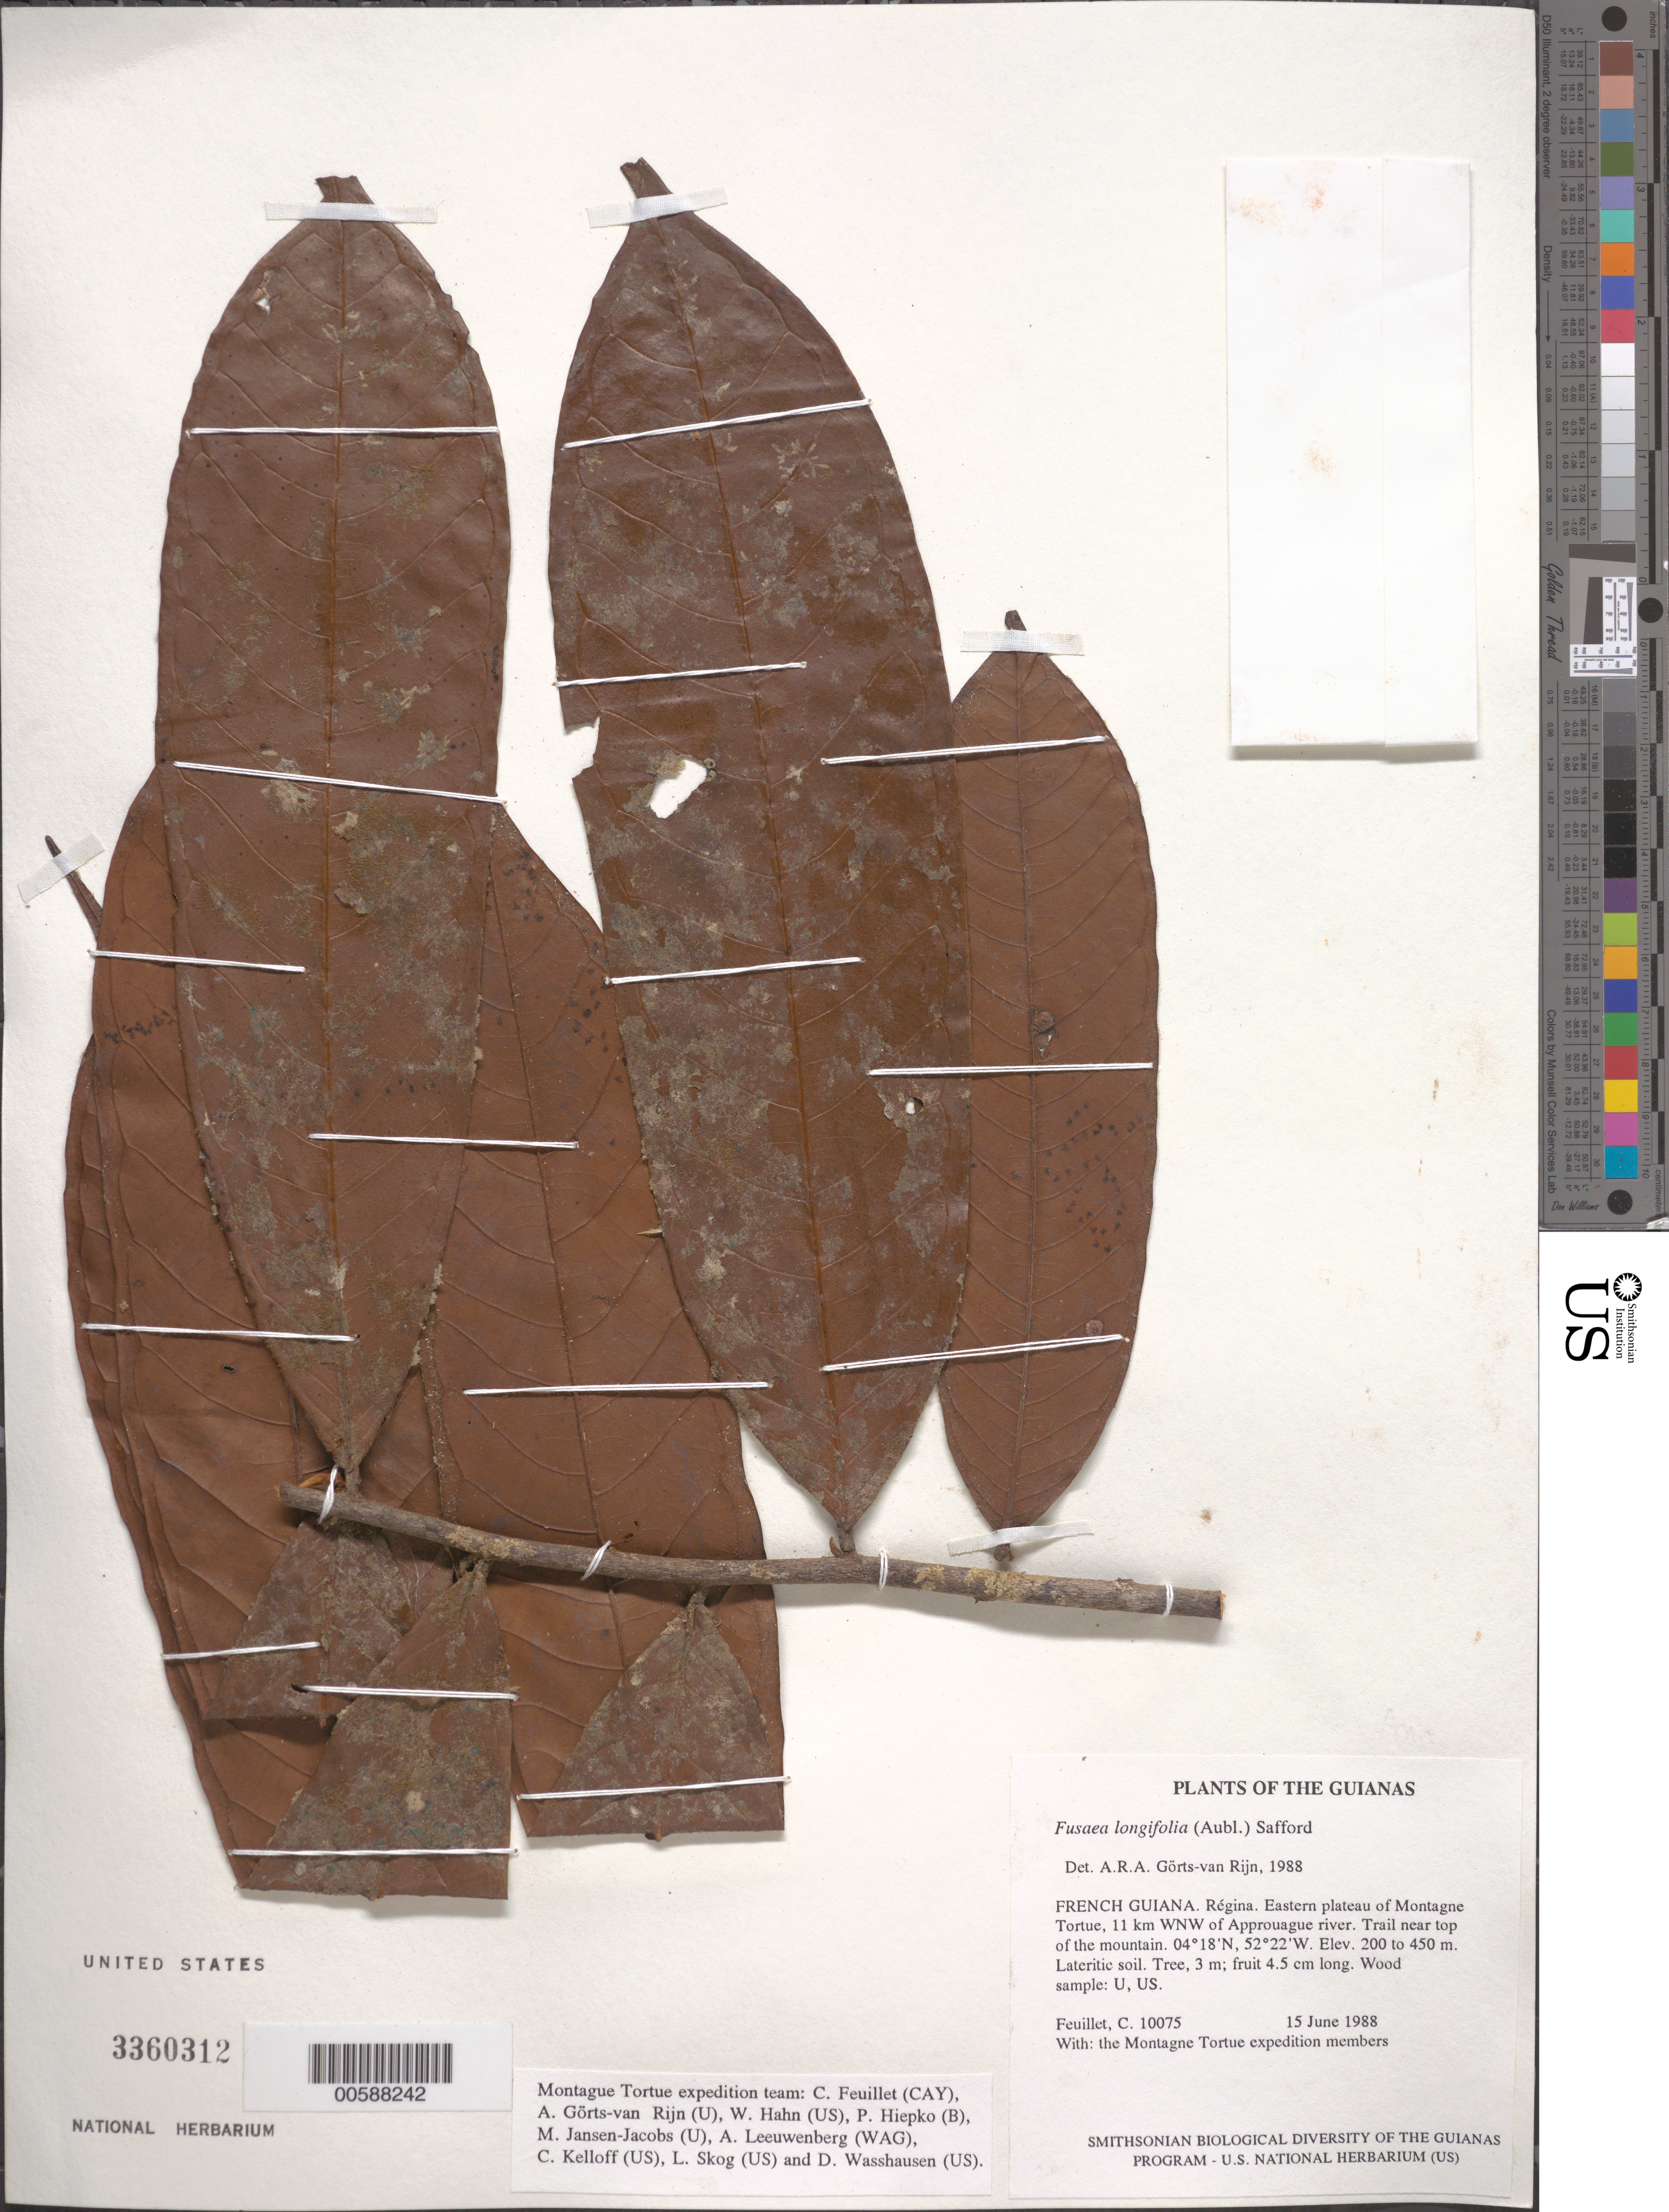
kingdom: Plantae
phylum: Tracheophyta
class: Magnoliopsida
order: Magnoliales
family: Annonaceae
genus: Fusaea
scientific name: Fusaea longifolia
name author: (Aubl.) Saff.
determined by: Görts-van Rijn, A. R. A.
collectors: C. Feuillet & Montagne Torte Exped. members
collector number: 10075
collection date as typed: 15 June 1988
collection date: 1988-06-15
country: French Guiana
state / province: Cayenne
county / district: Regina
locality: Eastern plateau of Montagne Tortue, 11 km WNW of Approuague river. Trail near top of the mountain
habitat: Lateritic soil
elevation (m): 200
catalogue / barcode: US 3360312